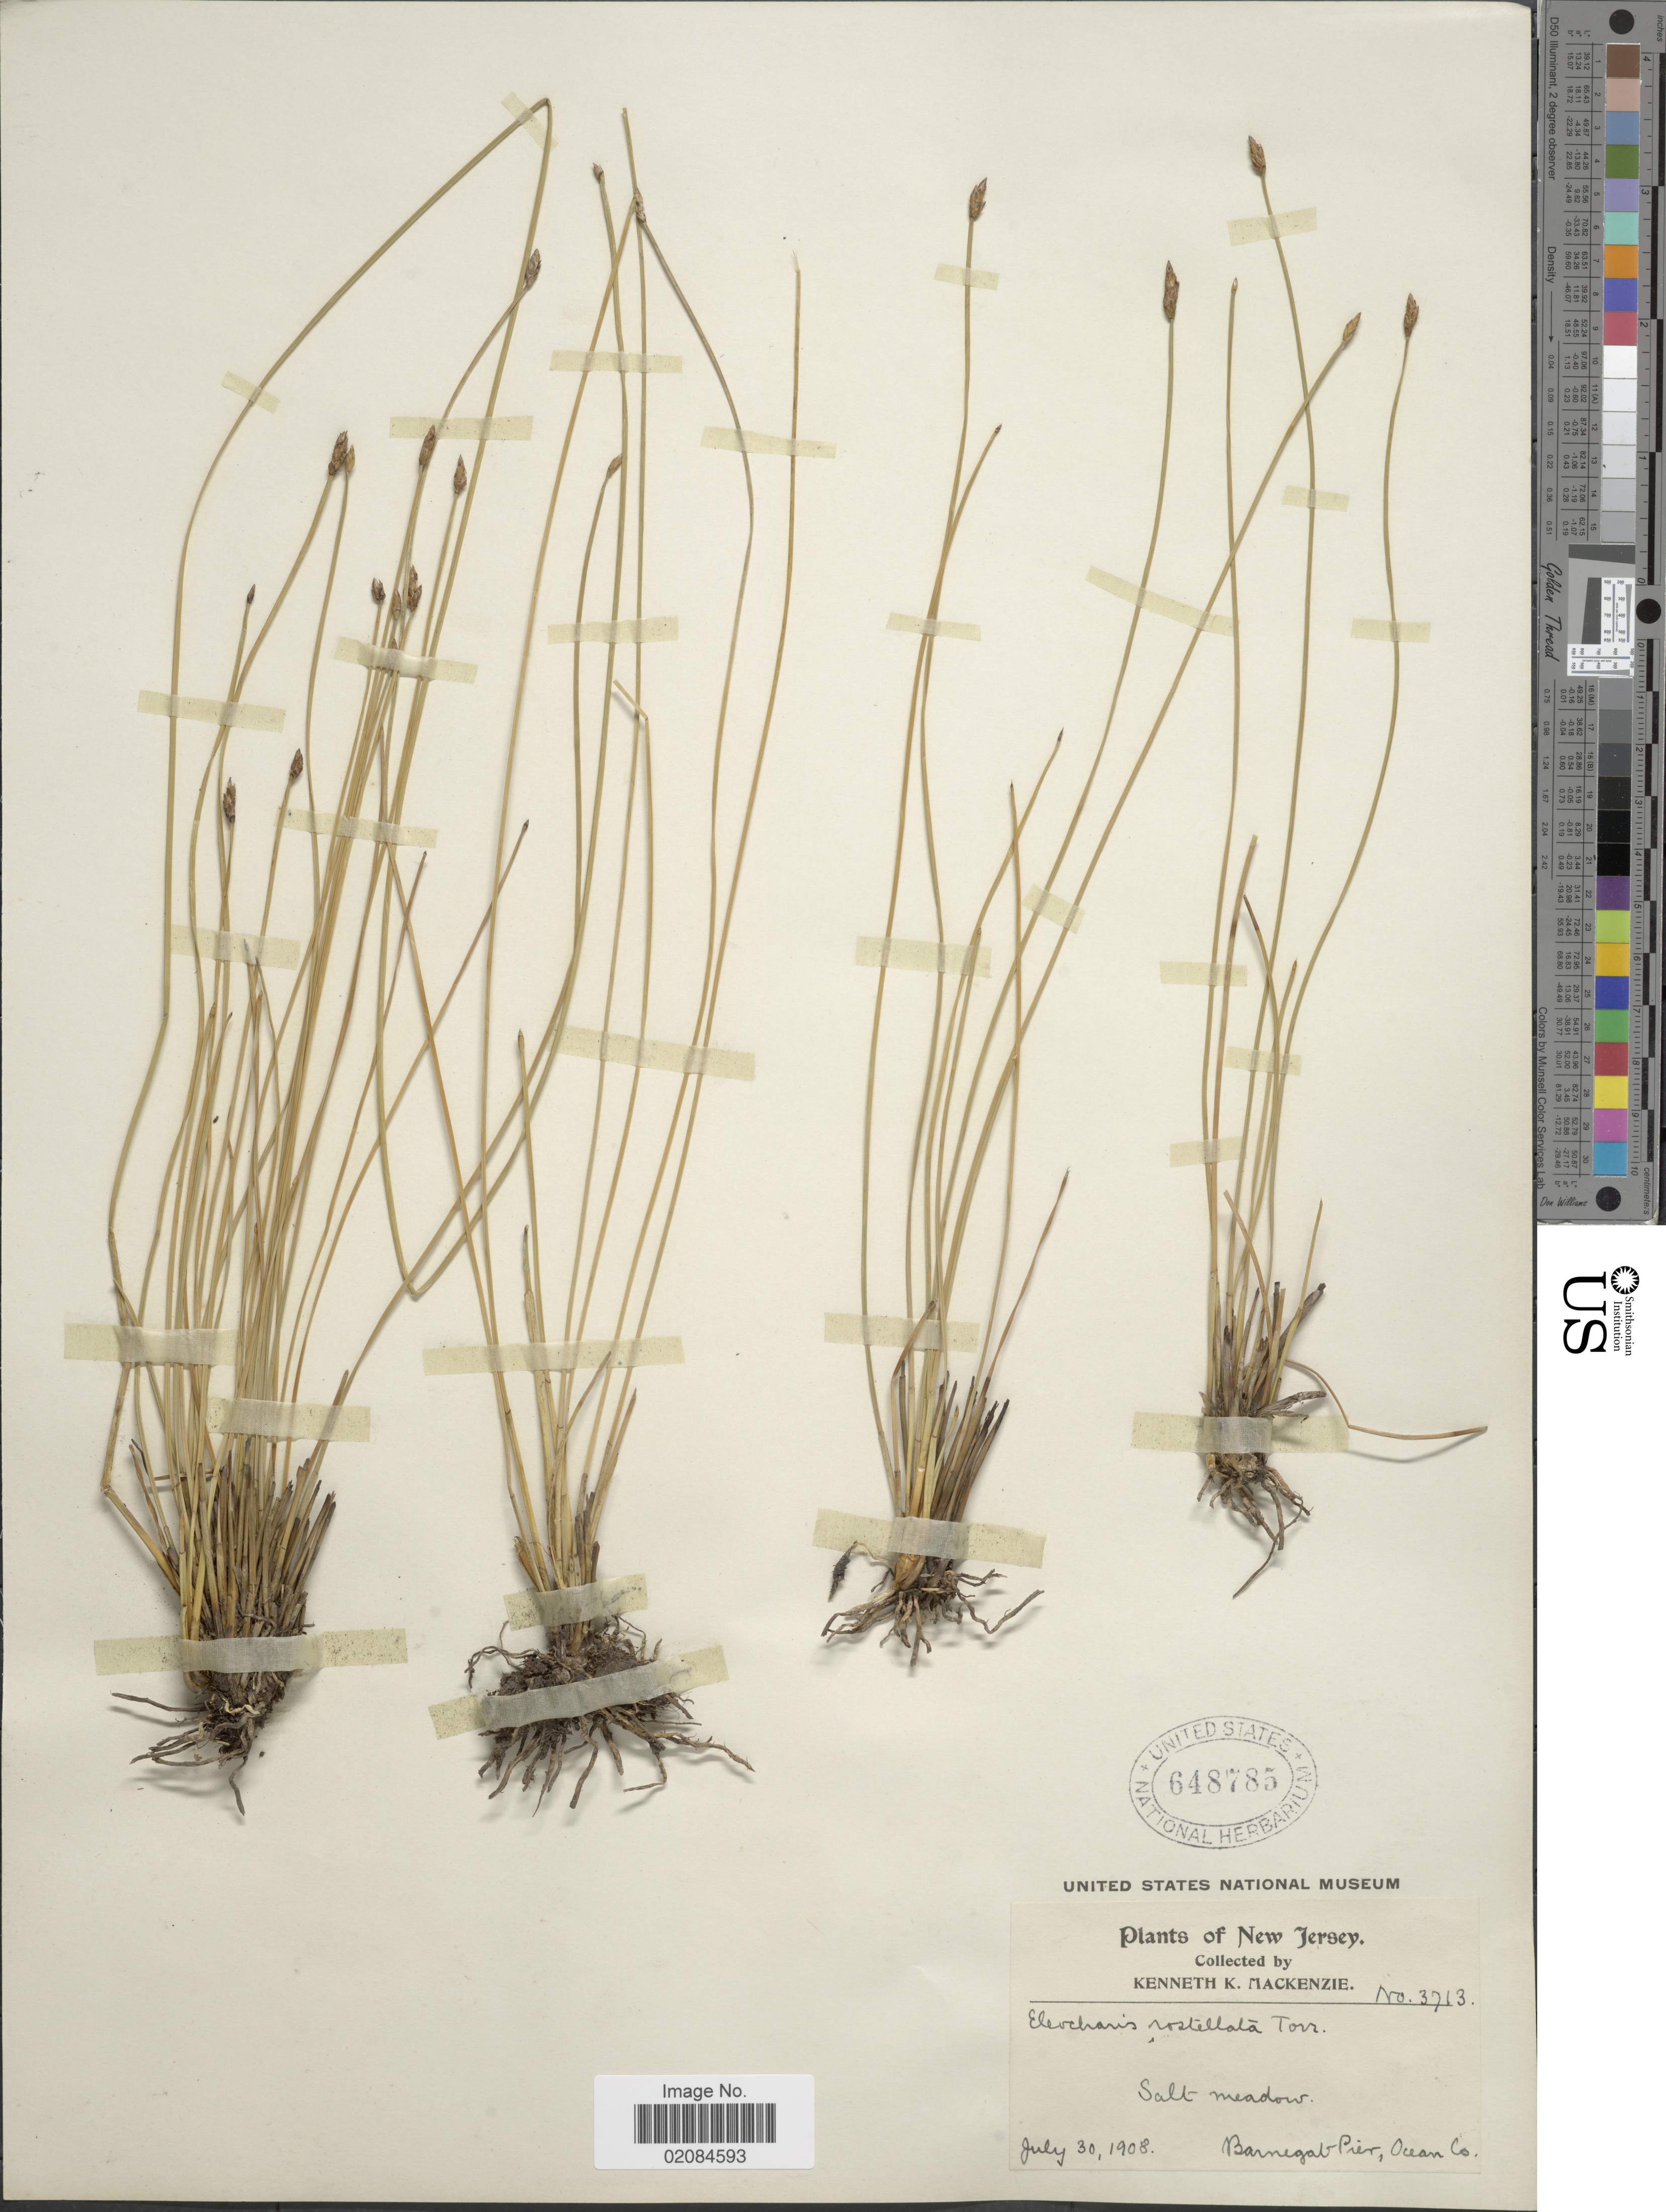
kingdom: Plantae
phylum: Tracheophyta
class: Liliopsida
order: Poales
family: Cyperaceae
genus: Eleocharis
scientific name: Eleocharis rostellata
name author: (Torr.) Torr.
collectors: K. K. Mackenzie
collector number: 3713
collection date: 1908-07-30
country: United States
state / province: New Jersey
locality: Salt meadow. Barnegat Pier, Ocean Co.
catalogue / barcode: US 648785